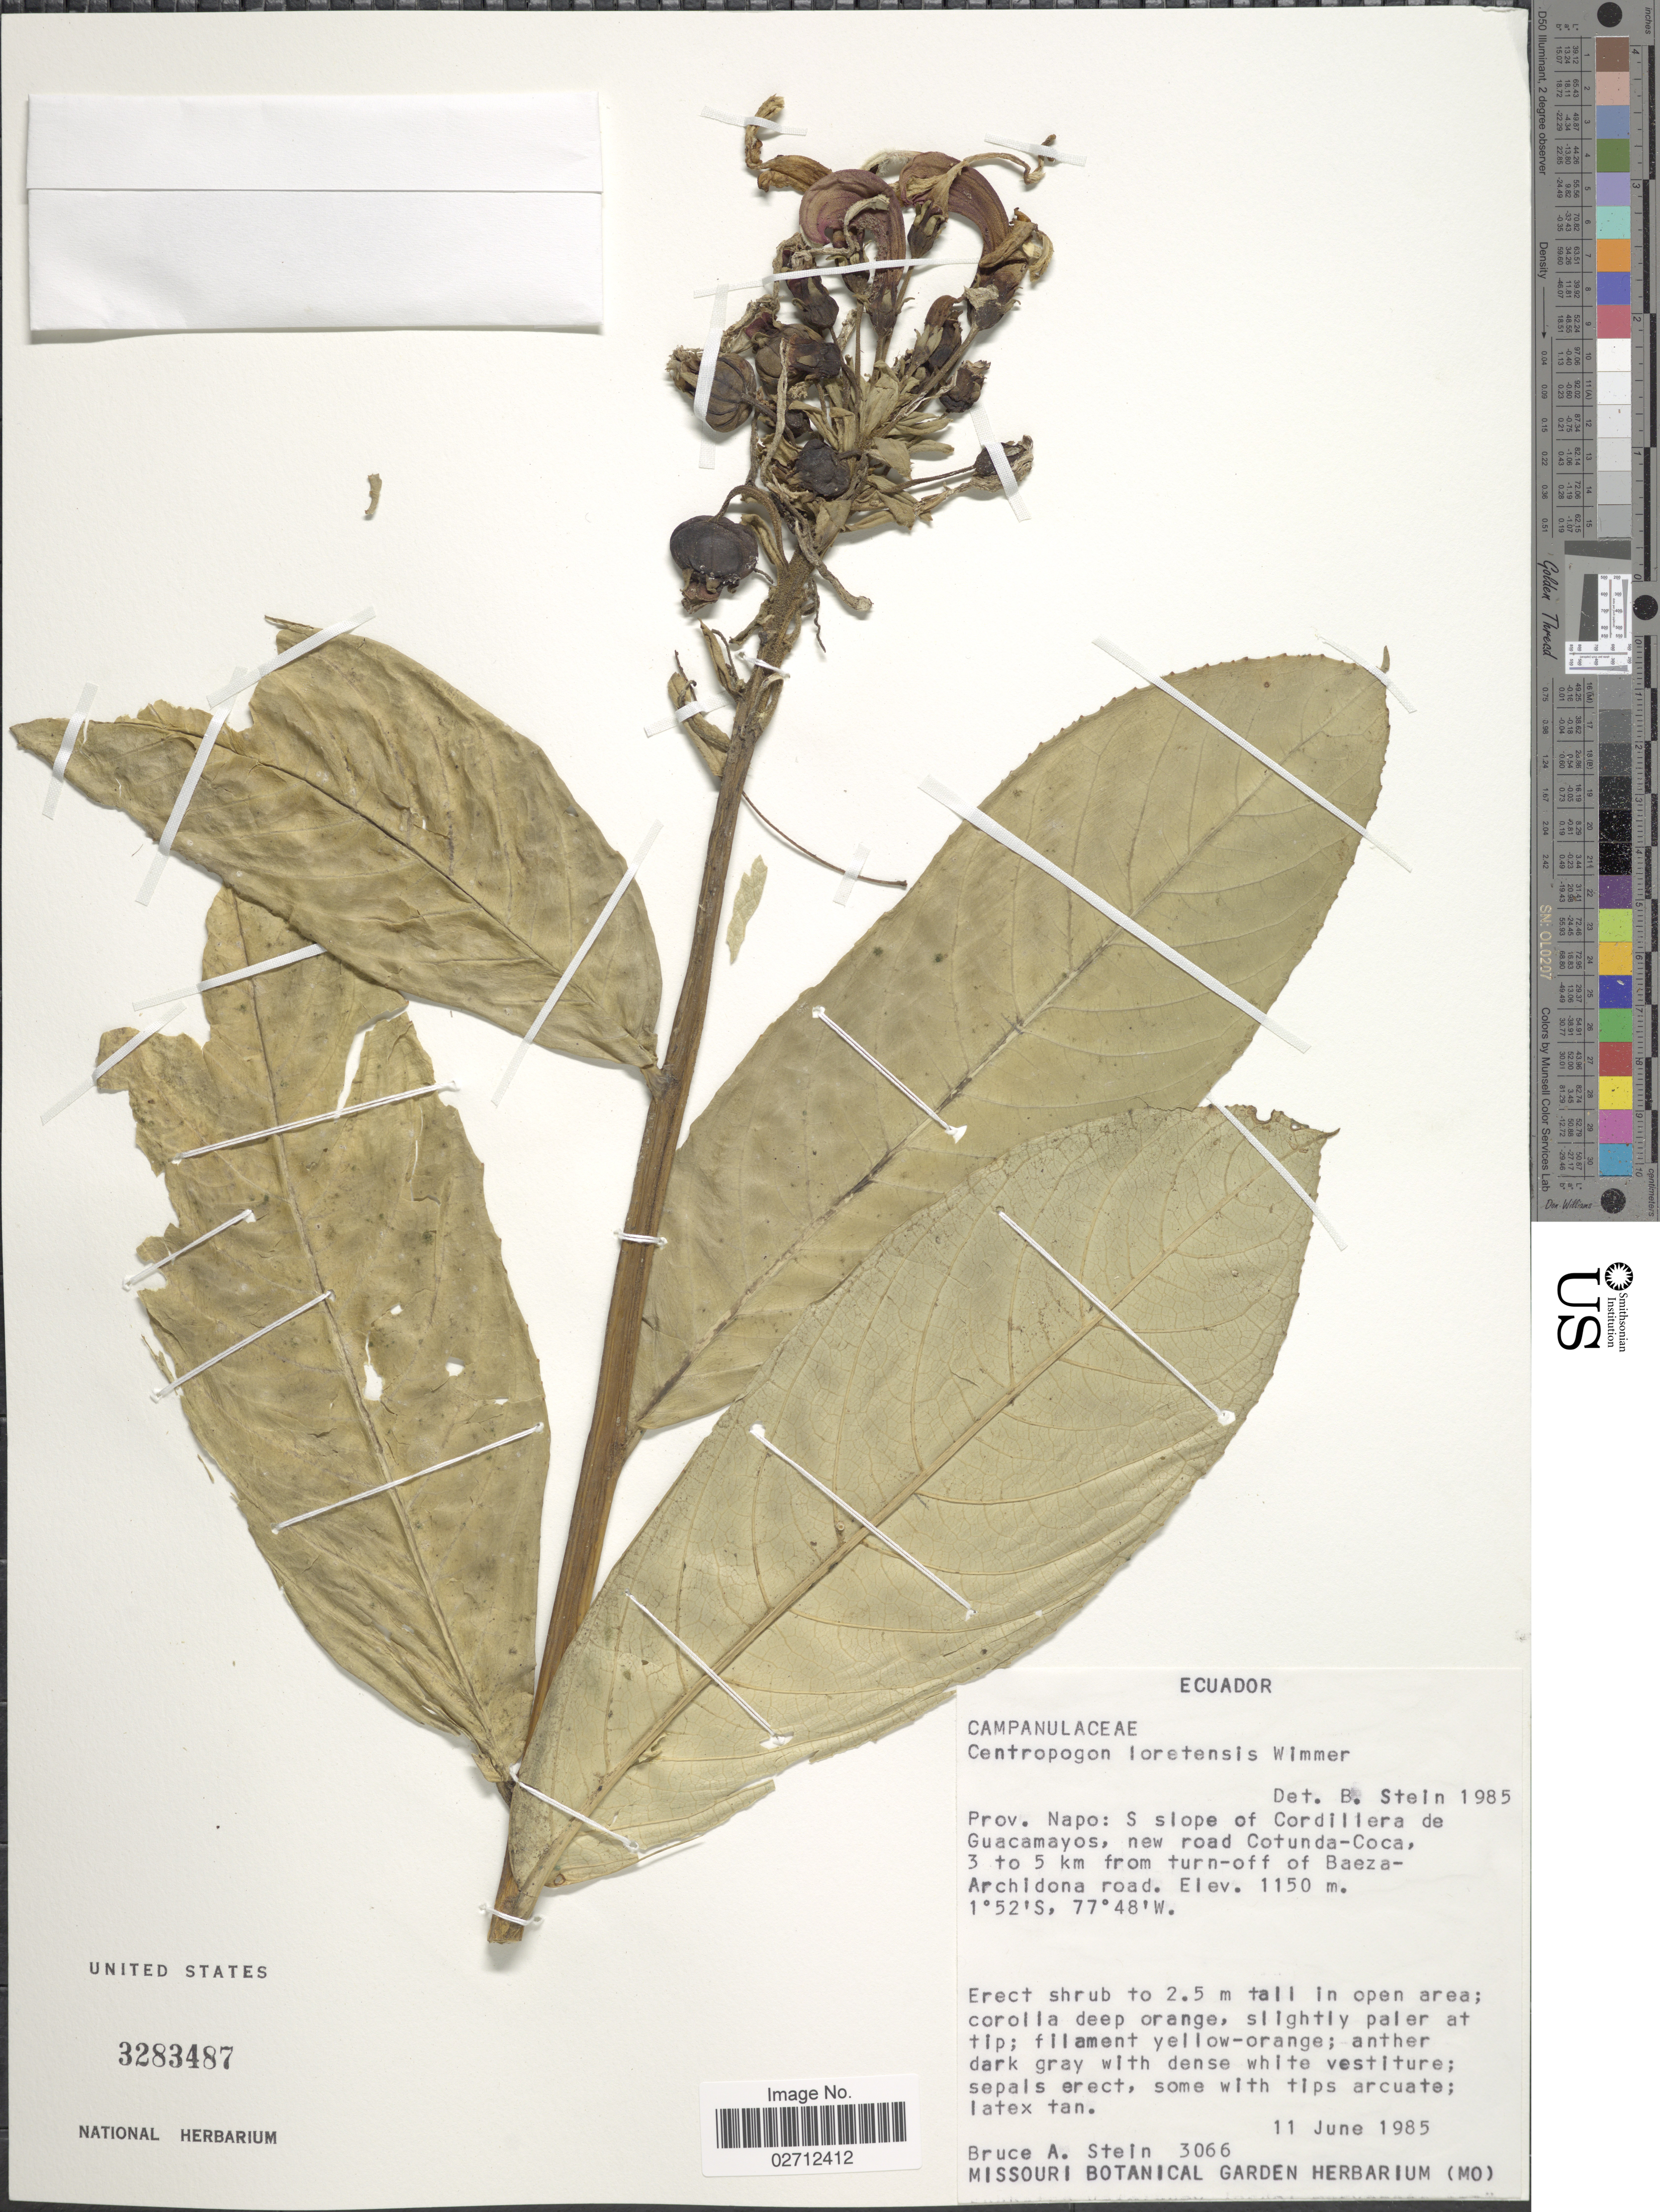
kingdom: Plantae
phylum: Tracheophyta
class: Magnoliopsida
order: Asterales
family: Campanulaceae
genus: Centropogon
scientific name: Centropogon loretensis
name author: E. Wimm.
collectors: B. A. Stein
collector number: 3066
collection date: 1985-06-11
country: Ecuador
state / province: Pastaza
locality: S slope of Cordillera de Guacamayos, new road Cotunda-Coca, Archidona road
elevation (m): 1150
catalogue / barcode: US 3283487